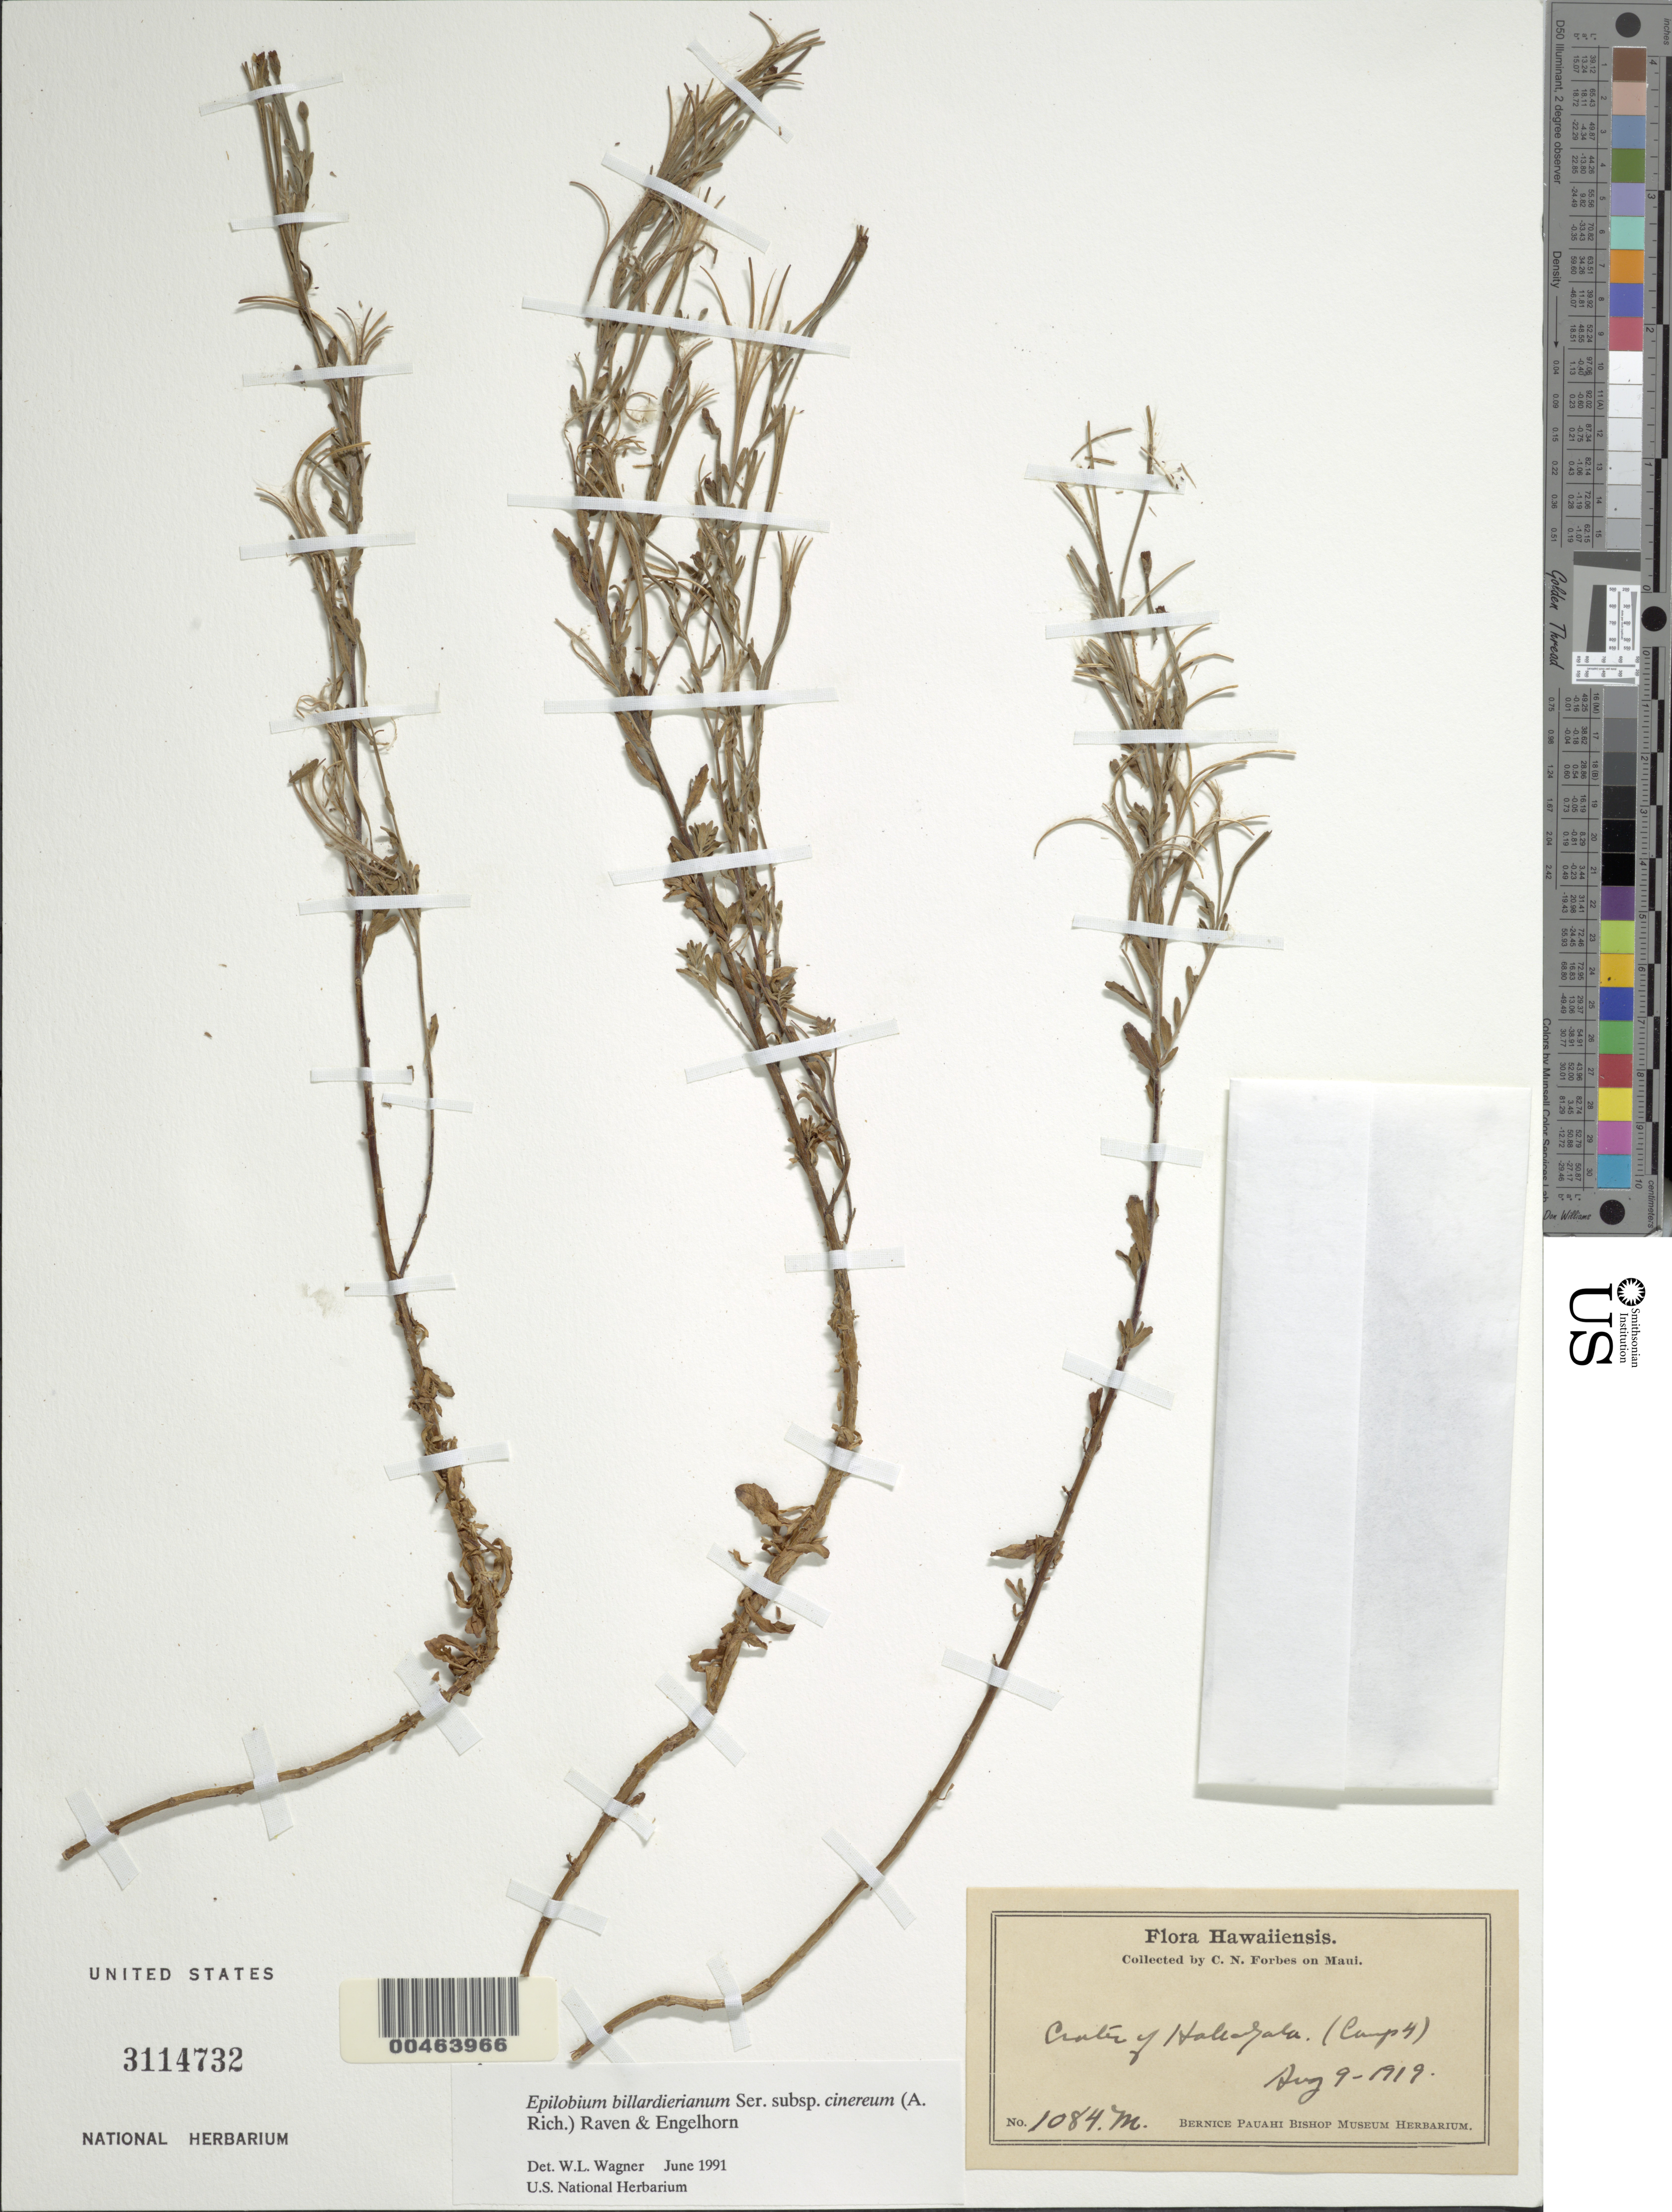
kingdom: Plantae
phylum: Tracheophyta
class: Magnoliopsida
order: Myrtales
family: Onagraceae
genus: Epilobium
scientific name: Epilobium billardiereanum subsp. cinereum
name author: (A. Rich.) P.H. Raven & Engelhorn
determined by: Wagner, W. L., (BOT), Smithsonian Institution - National Museum of Natural History (UNITED STATES)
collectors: C. N. Forbes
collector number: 1084.M.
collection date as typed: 9 Aug 1919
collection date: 1919-08-09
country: United States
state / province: Hawaii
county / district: Maui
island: Maui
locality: Crater of Haleakala. (Camp 4)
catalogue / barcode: US 3114732